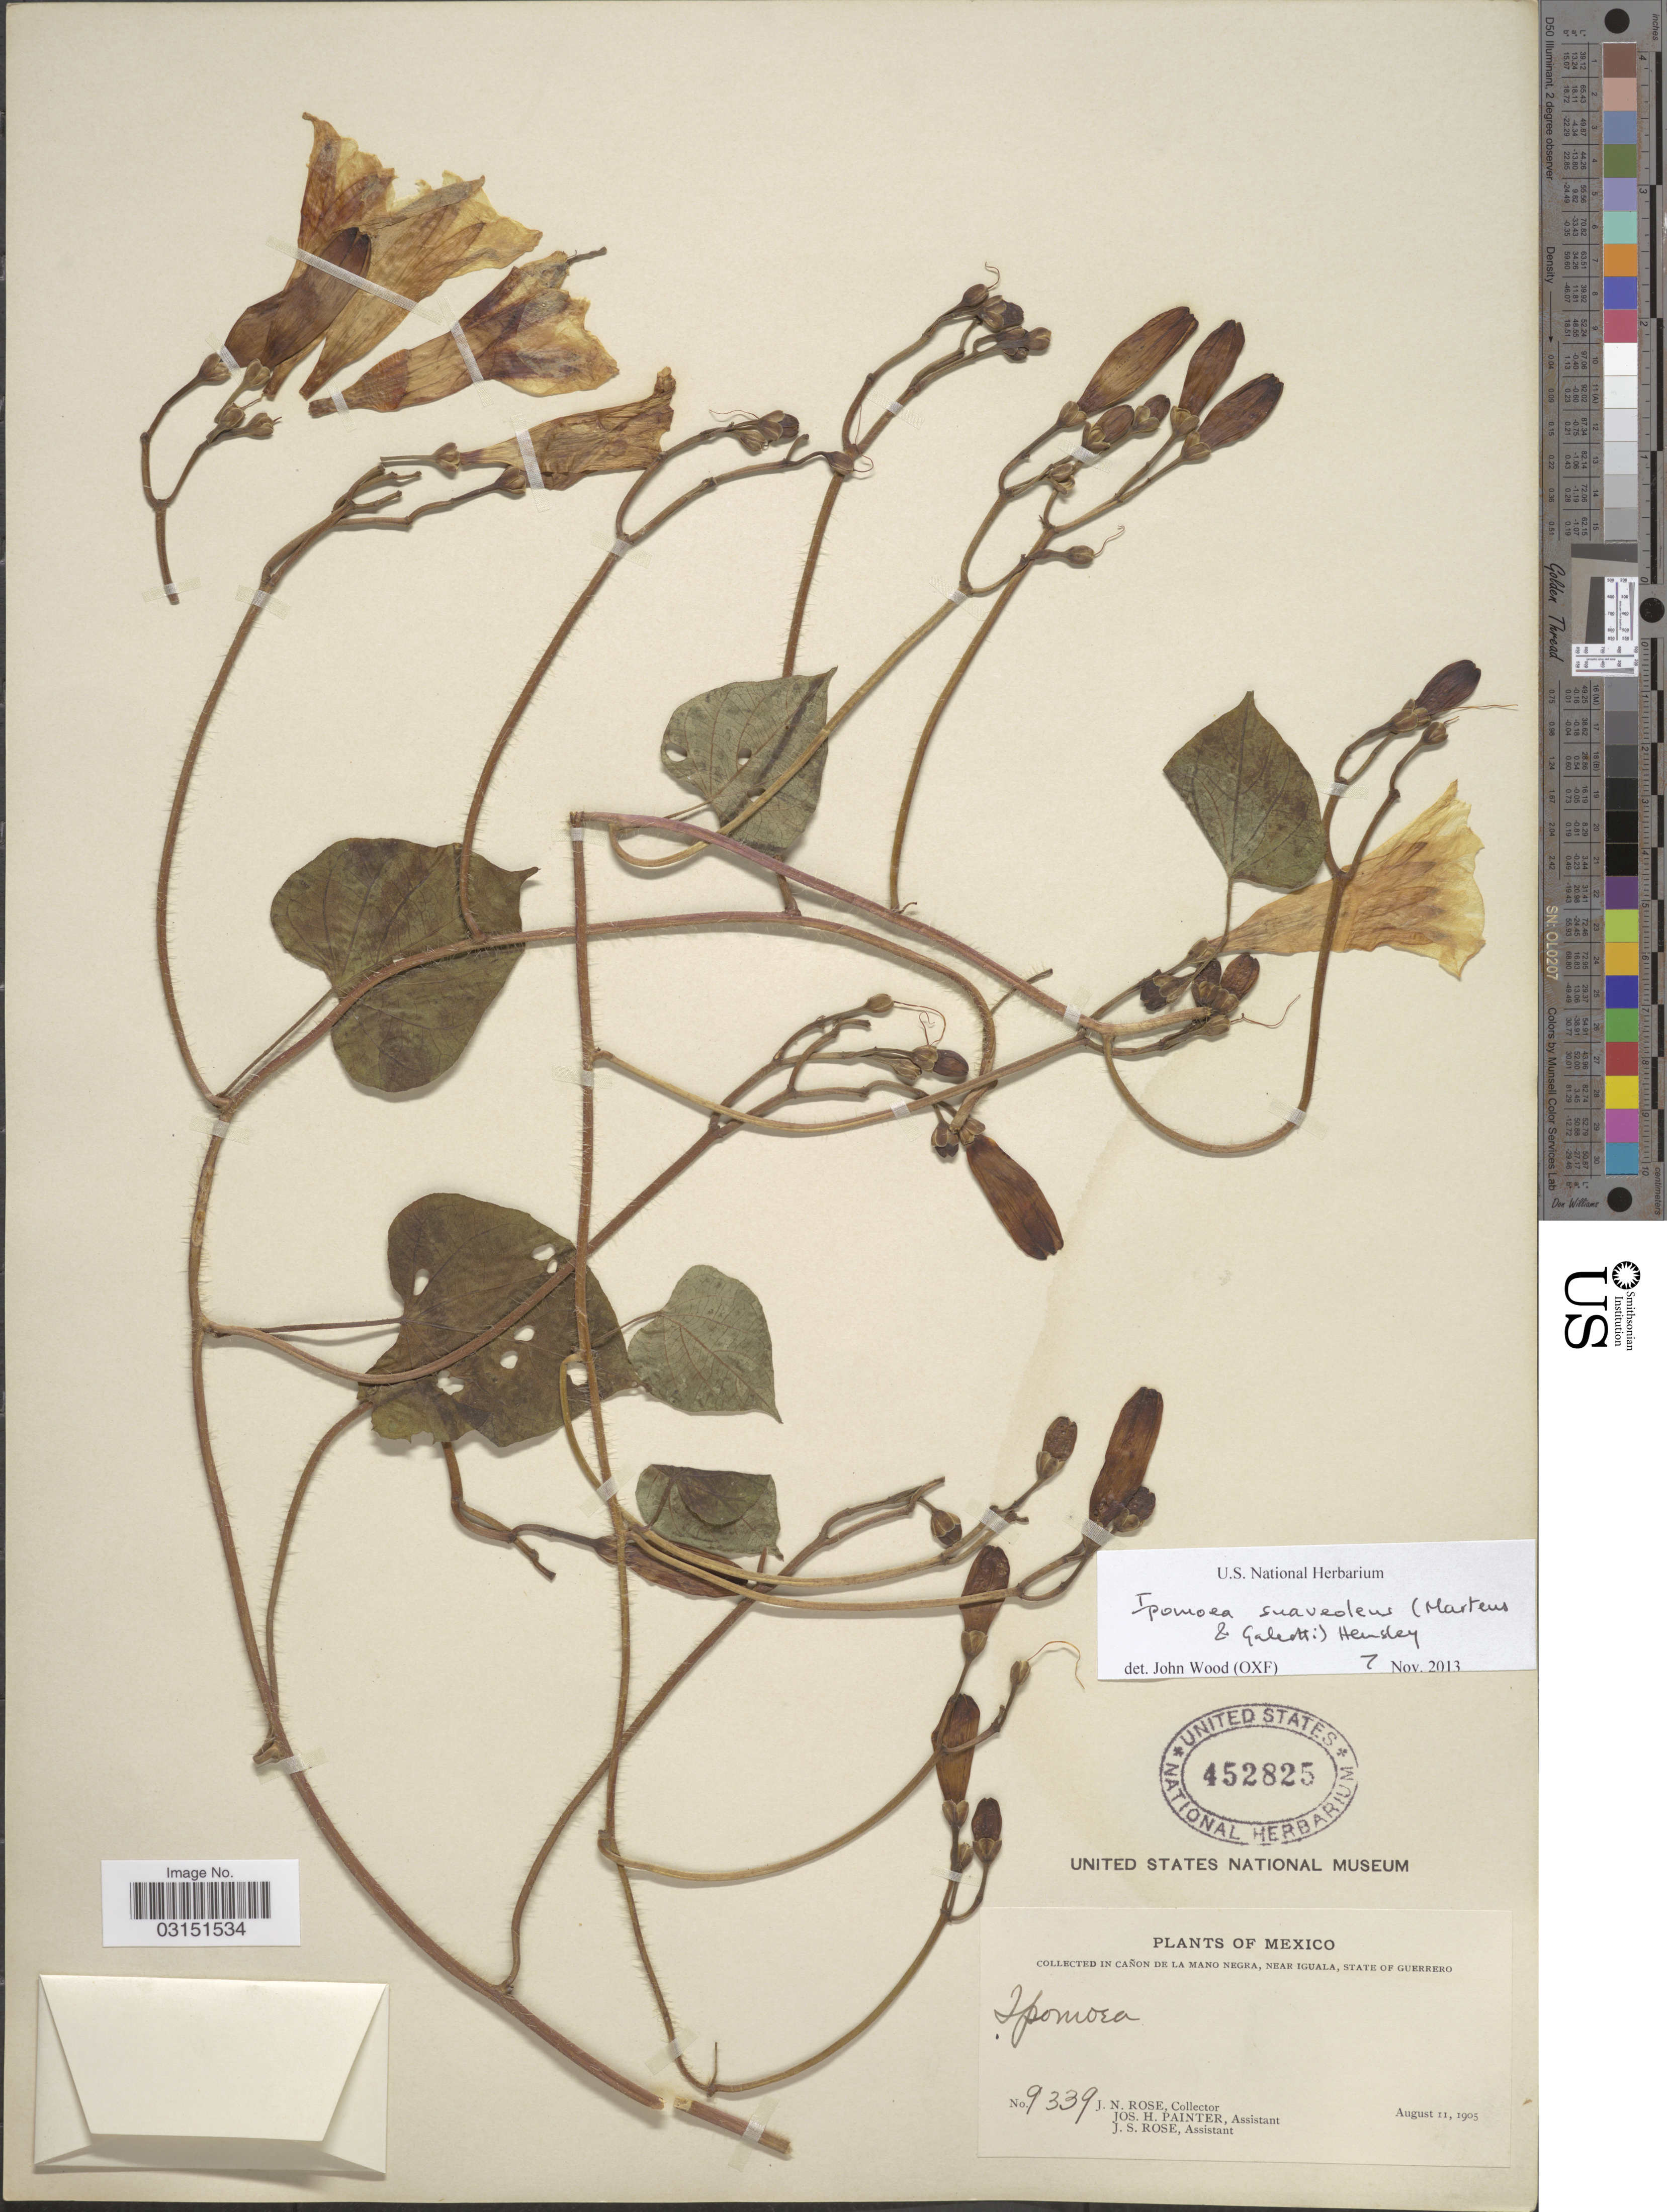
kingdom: Plantae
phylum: Tracheophyta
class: Magnoliopsida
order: Solanales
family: Convolvulaceae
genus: Ipomoea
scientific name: Ipomoea suaveolens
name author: (M. Martens & Galeotti) Hemsl.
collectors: J. N. Rose, J. H. Painter & J. S. Rose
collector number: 9339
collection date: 1905-08-11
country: Mexico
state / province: Guerrero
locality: In Cañon de La Mano Negra, near Iguala.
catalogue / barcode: US 452825